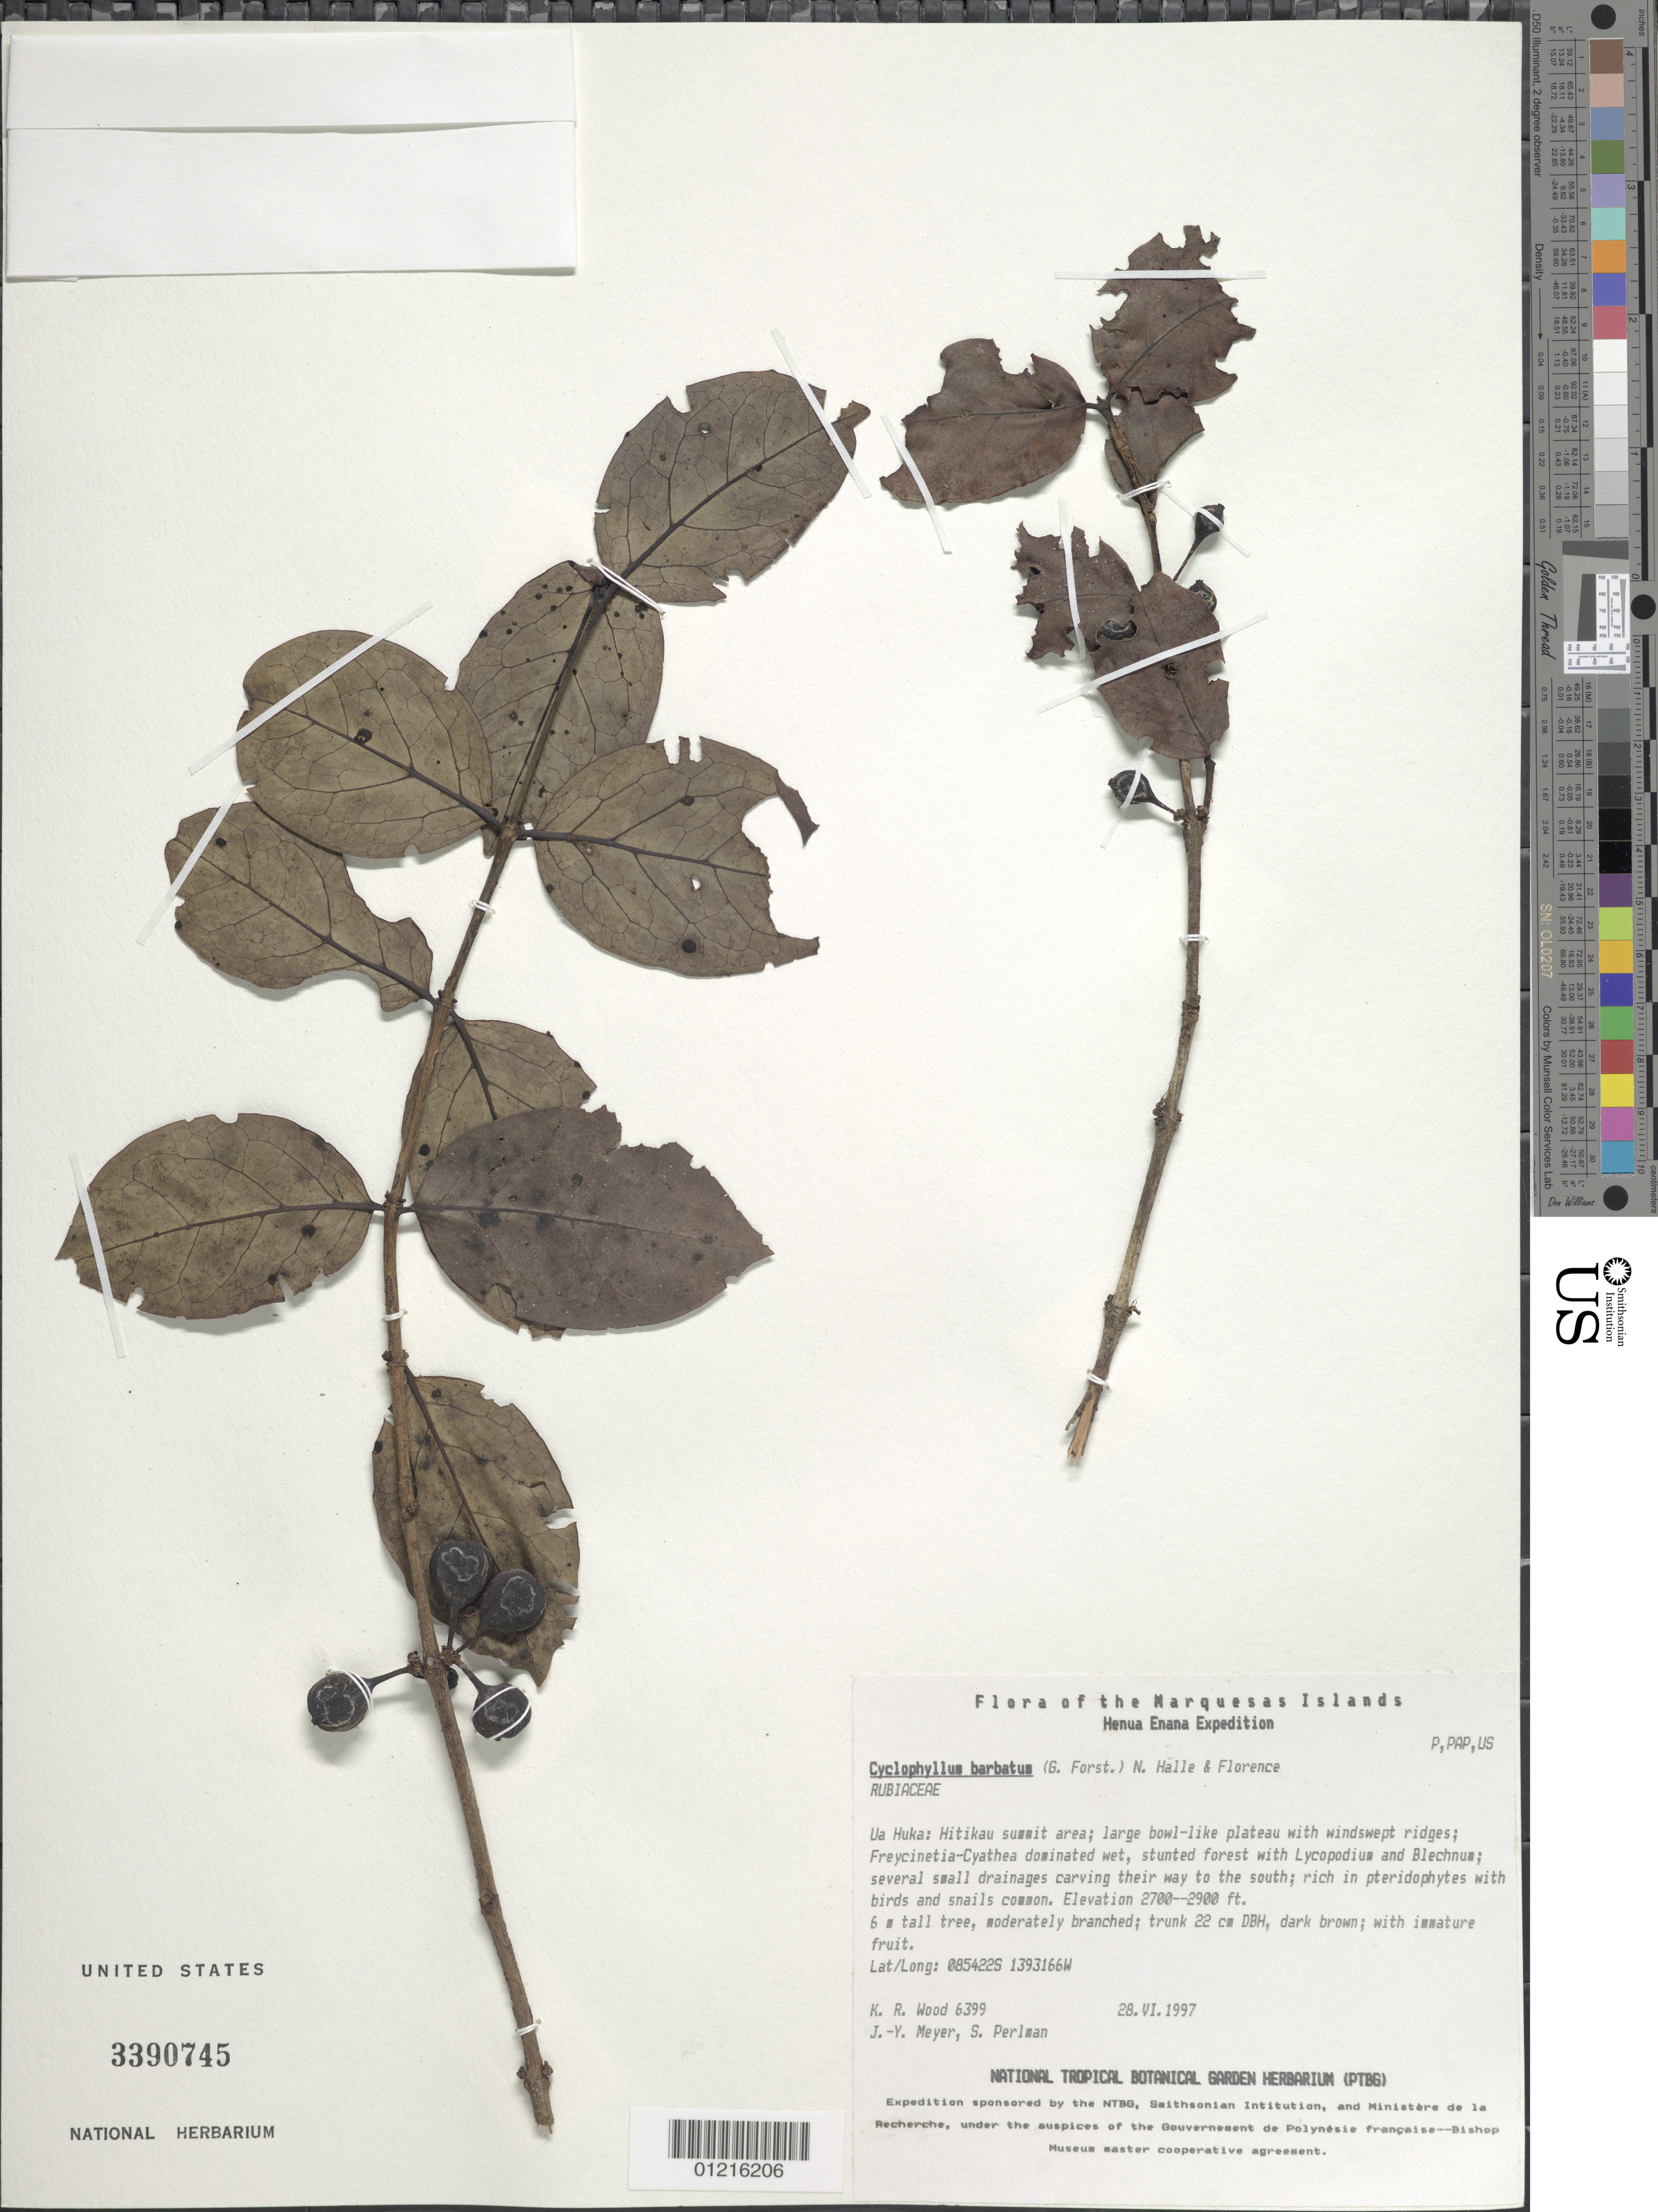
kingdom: Plantae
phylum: Tracheophyta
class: Magnoliopsida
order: Gentianales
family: Rubiaceae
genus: Cyclophyllum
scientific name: Cyclophyllum barbatum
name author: (G. Forst.) N. Hallé & J. Florence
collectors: K. R. Wood, J.-Y. Meyer & S. P. Perlman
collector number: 6399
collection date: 1997-06-28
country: French Polynesia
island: Ua Huka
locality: Hitikau summit area, large bowl-like plateau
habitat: Windswept ridges, Freycinetia - Cyathea dominated wet stunted forest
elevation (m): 823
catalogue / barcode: US 3390745